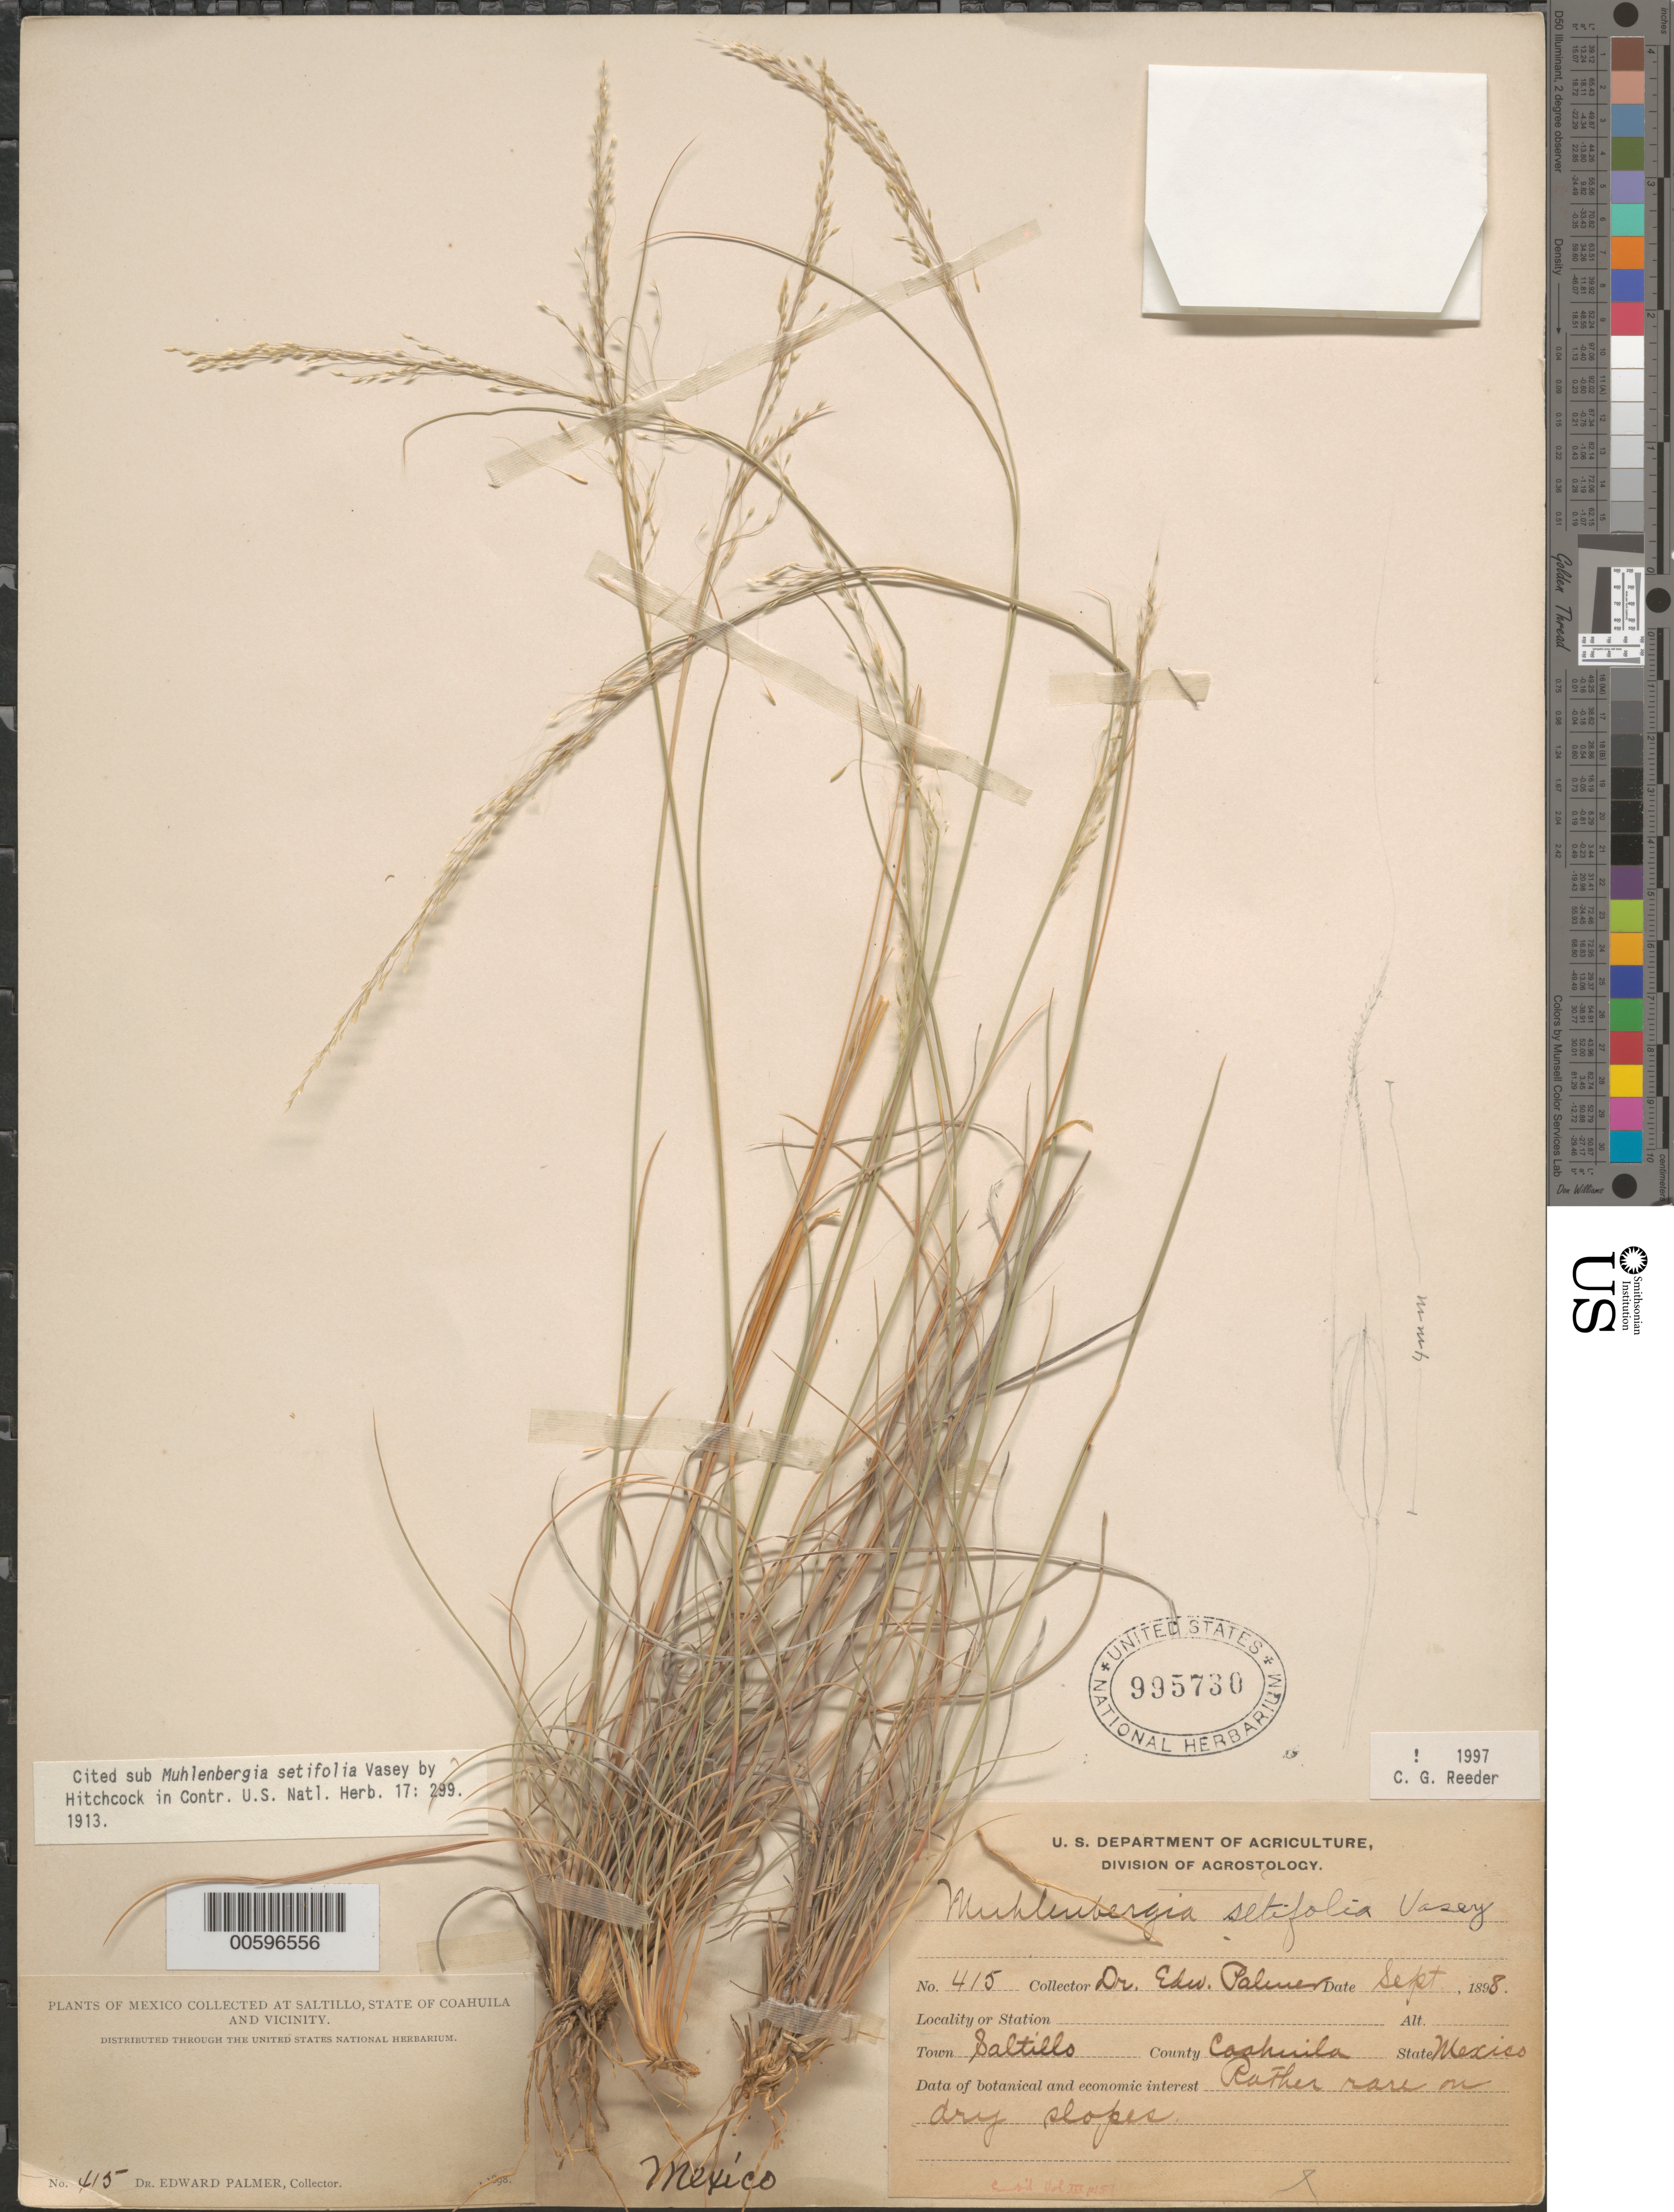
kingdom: Plantae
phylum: Tracheophyta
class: Liliopsida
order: Poales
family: Poaceae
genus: Muhlenbergia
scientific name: Muhlenbergia setifolia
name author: Vasey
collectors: E. Palmer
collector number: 415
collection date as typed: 0 Sep 1898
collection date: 1898-09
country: Mexico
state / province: Coahuila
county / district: Coahuila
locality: Saltillo, Coahuila and vicinity.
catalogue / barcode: US 995730